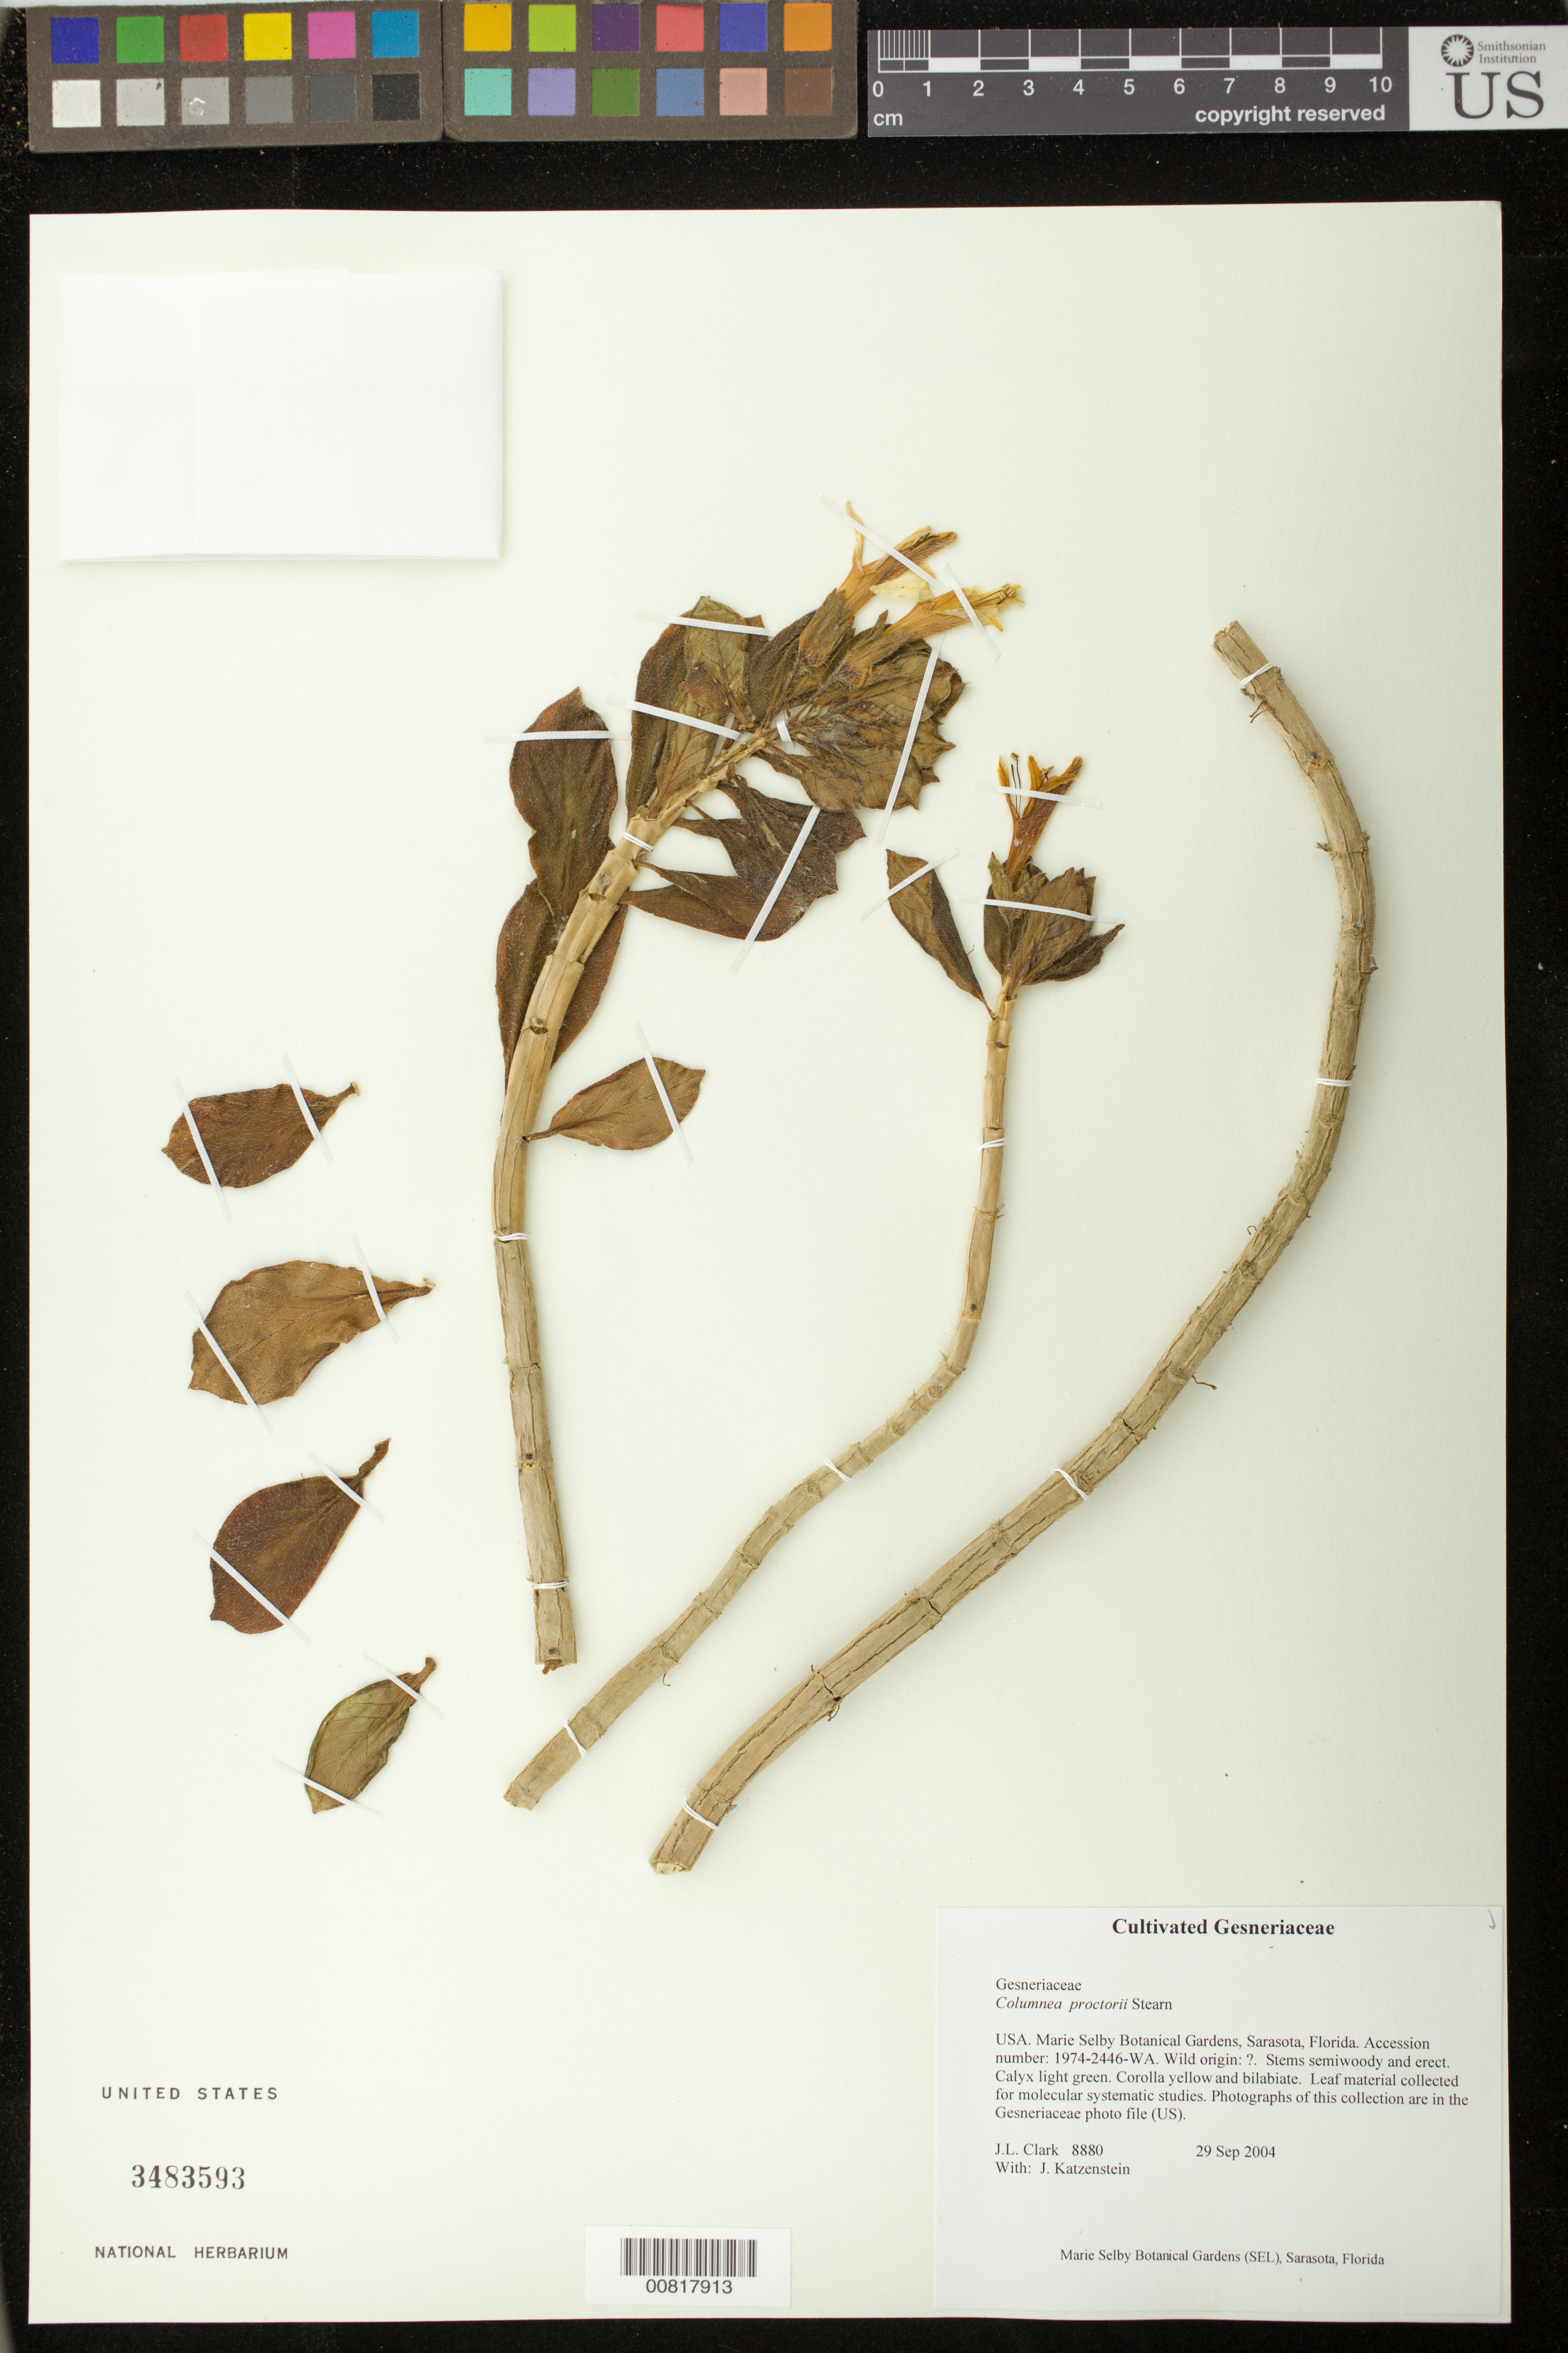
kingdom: Plantae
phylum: Tracheophyta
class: Magnoliopsida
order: Lamiales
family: Gesneriaceae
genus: Columnea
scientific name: Columnea proctorii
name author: Stearn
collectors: J. L. Clark & J. Katzenstein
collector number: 8880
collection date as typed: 29 Sep 2004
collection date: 2004-09-29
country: United States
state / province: Florida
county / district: Sarasota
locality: Marie Selby Botanical Gardens, Sarasota, Florida.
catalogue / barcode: US 3483593